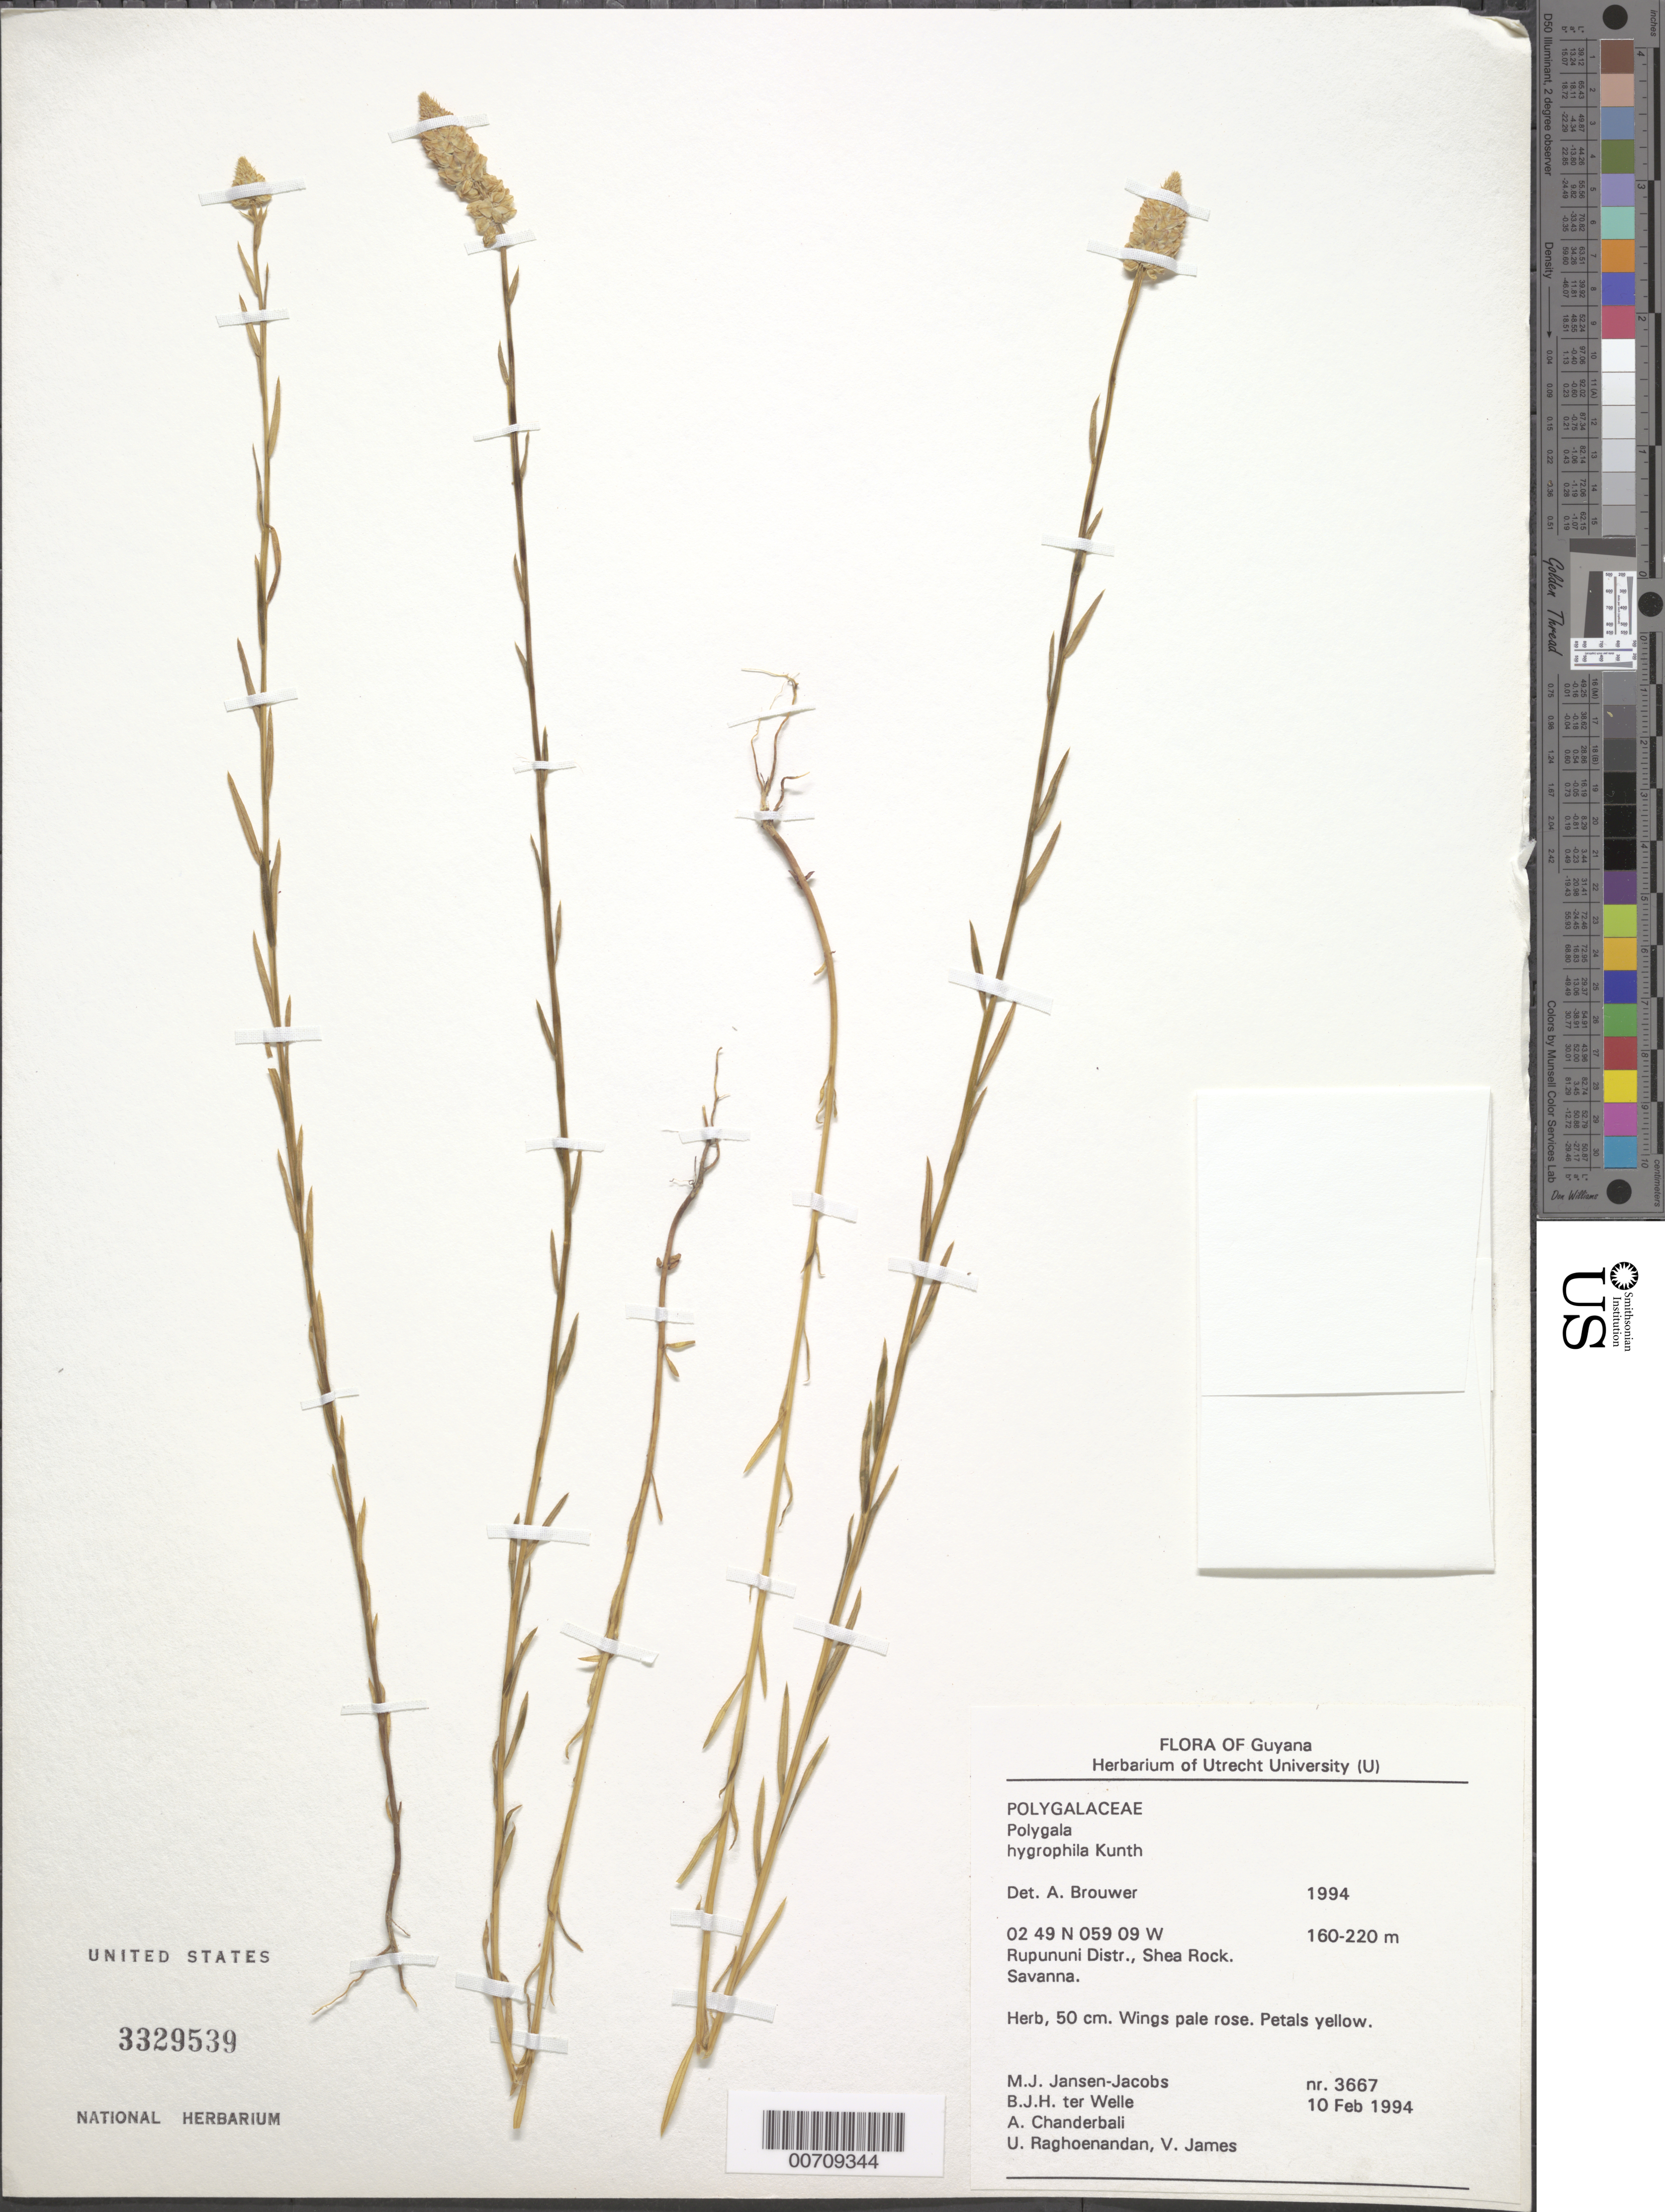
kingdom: Plantae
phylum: Tracheophyta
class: Magnoliopsida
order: Fabales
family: Polygalaceae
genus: Polygala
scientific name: Polygala hygrophila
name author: Kunth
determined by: Jacobs-Brouwer, A.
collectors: M. J. Jansen-Jacobs, B. Welle, A. S. Chanderbali, U. Raghoenandan & V. James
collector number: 3667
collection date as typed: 10-Feb-94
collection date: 1994-02-10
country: Guyana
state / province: U. Takutu-U. Essequibo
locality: Shea Rock, Rupununi Dist.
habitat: Savanna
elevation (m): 160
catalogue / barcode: US 3329539